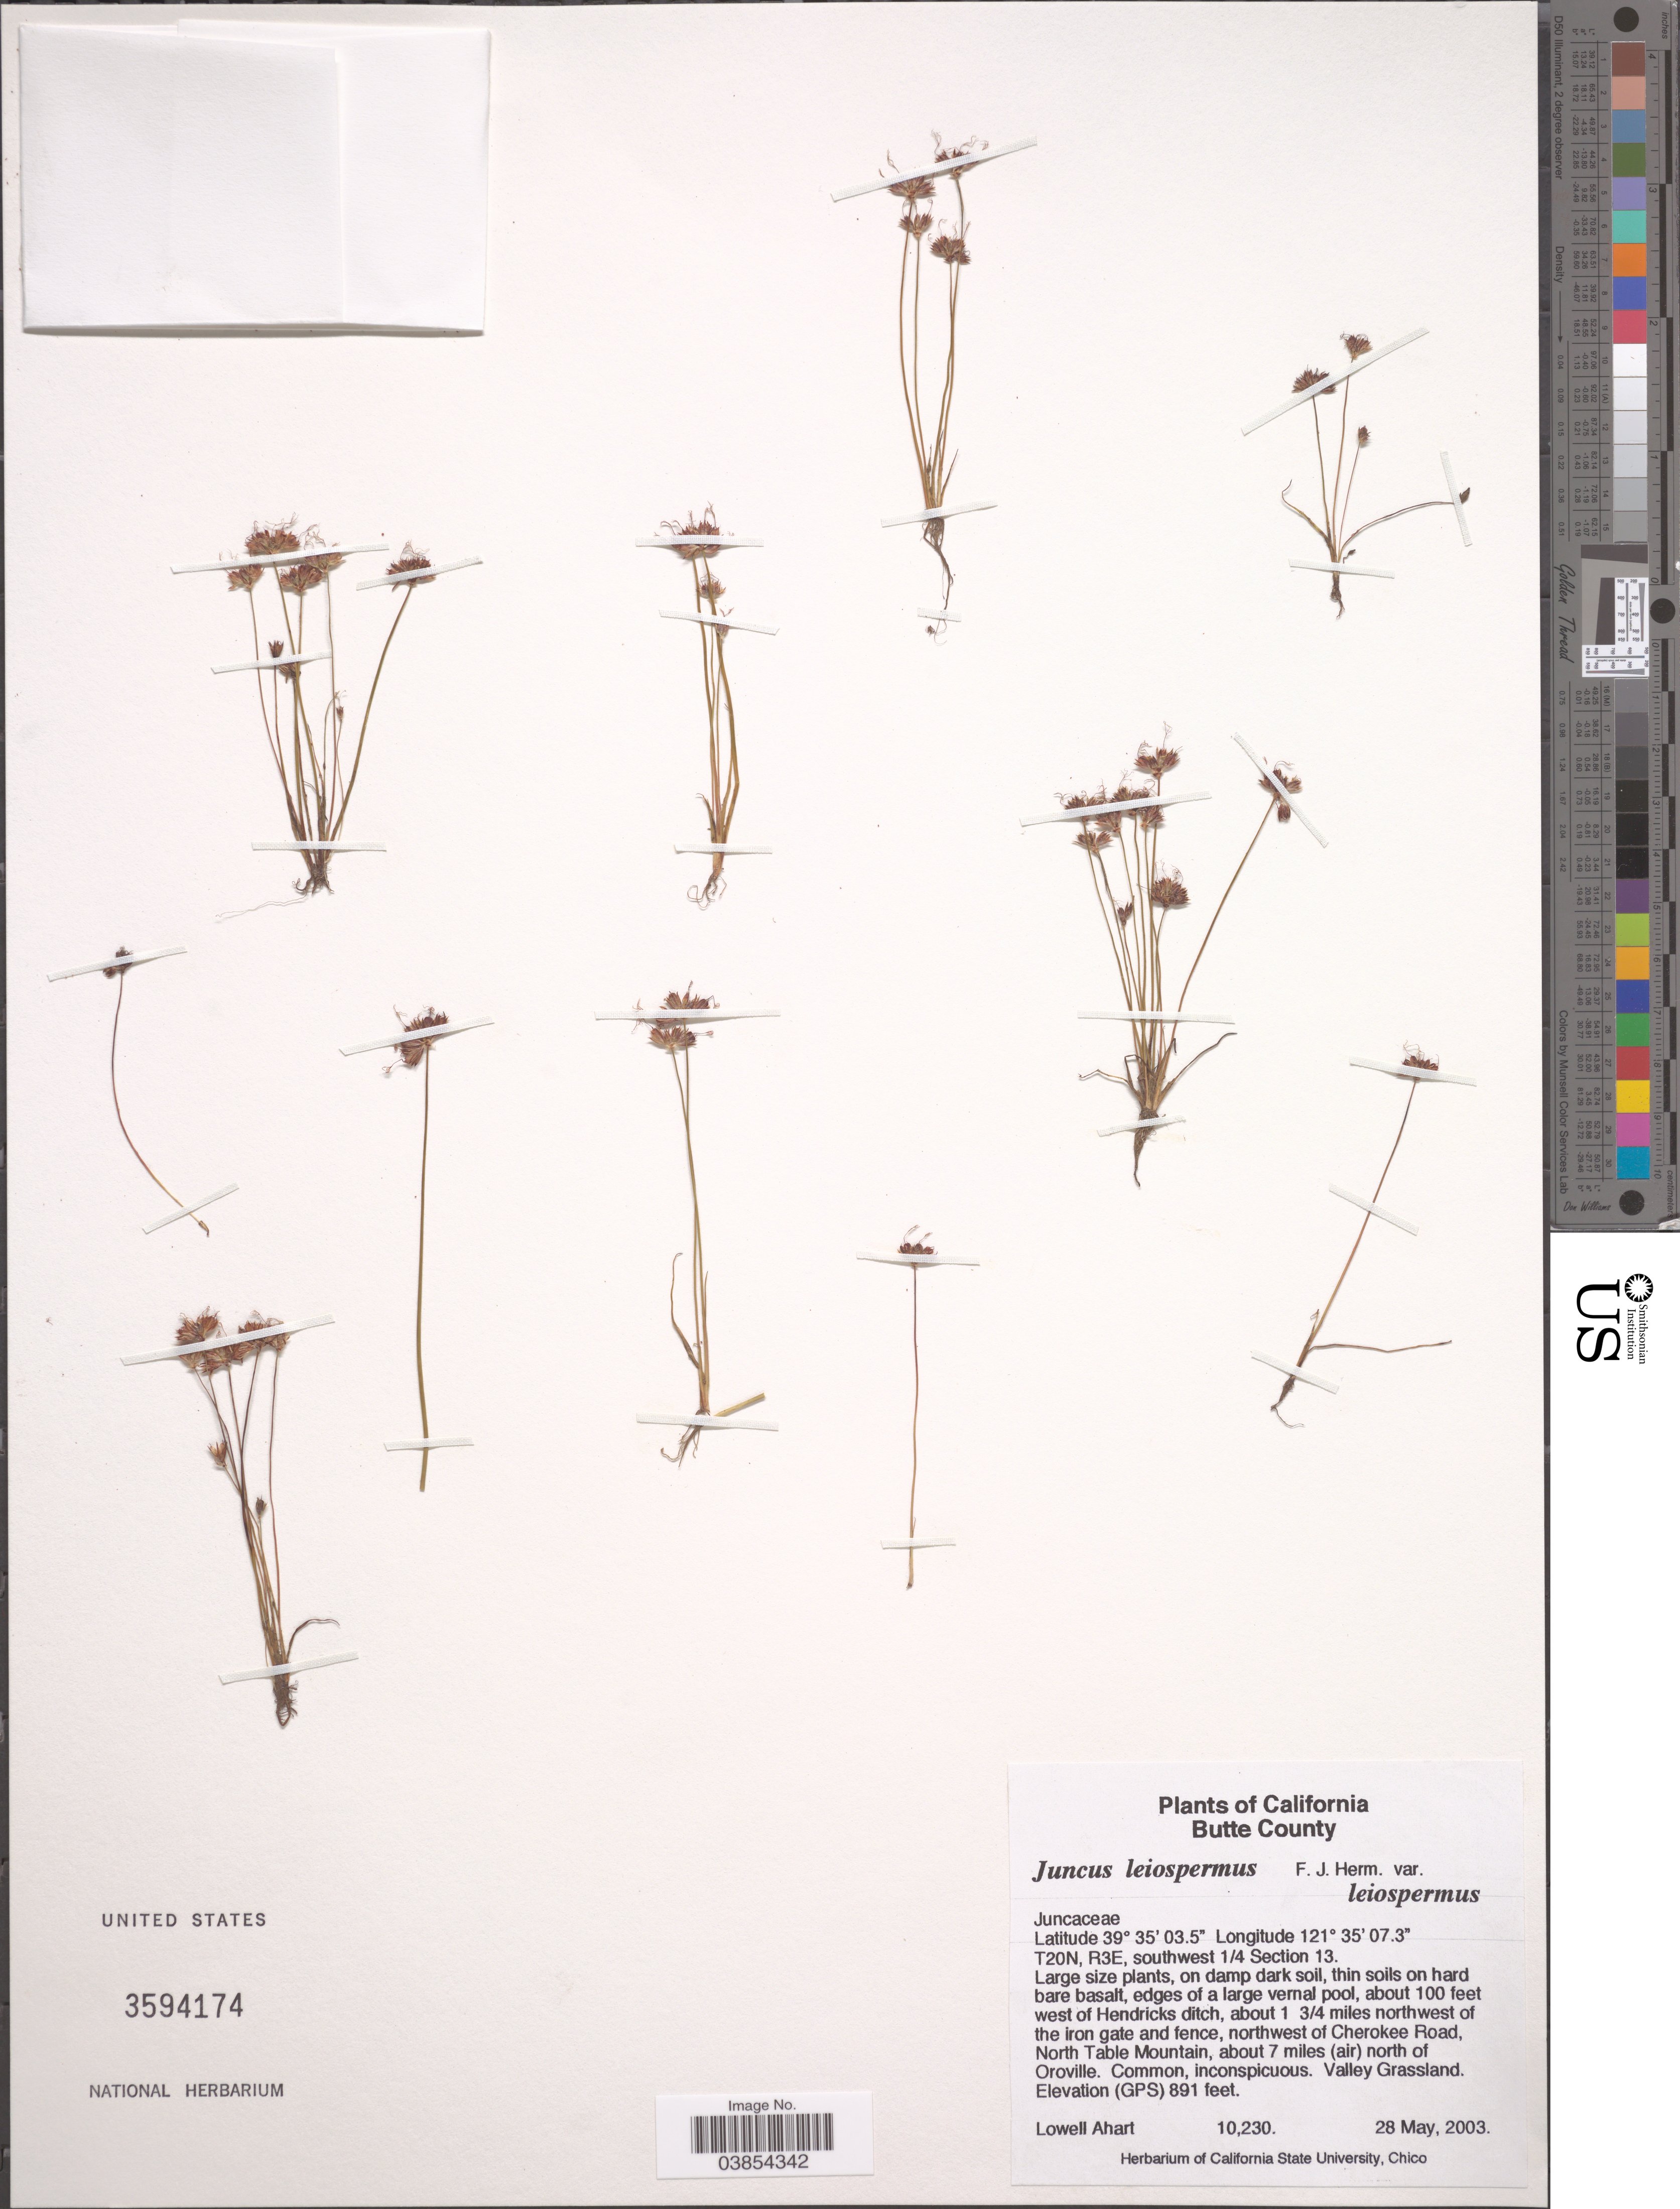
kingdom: Plantae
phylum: Tracheophyta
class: Liliopsida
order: Poales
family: Juncaceae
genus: Juncus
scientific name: Juncus leiospermus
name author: F.J. Herm.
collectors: L. Ahart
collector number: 10230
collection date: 2003-05-28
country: United States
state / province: California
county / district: Butte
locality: Butte County. T20N, R3E, southwest ¼ Section 13. About 100 feet west of Hendricks ditch, about 1¾ miles northwest of the iron gate and fence, northwest of Cherokee Road, North Table Mountain, about 7 miles (air) north of Oroville.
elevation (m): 272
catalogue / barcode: US 3594174